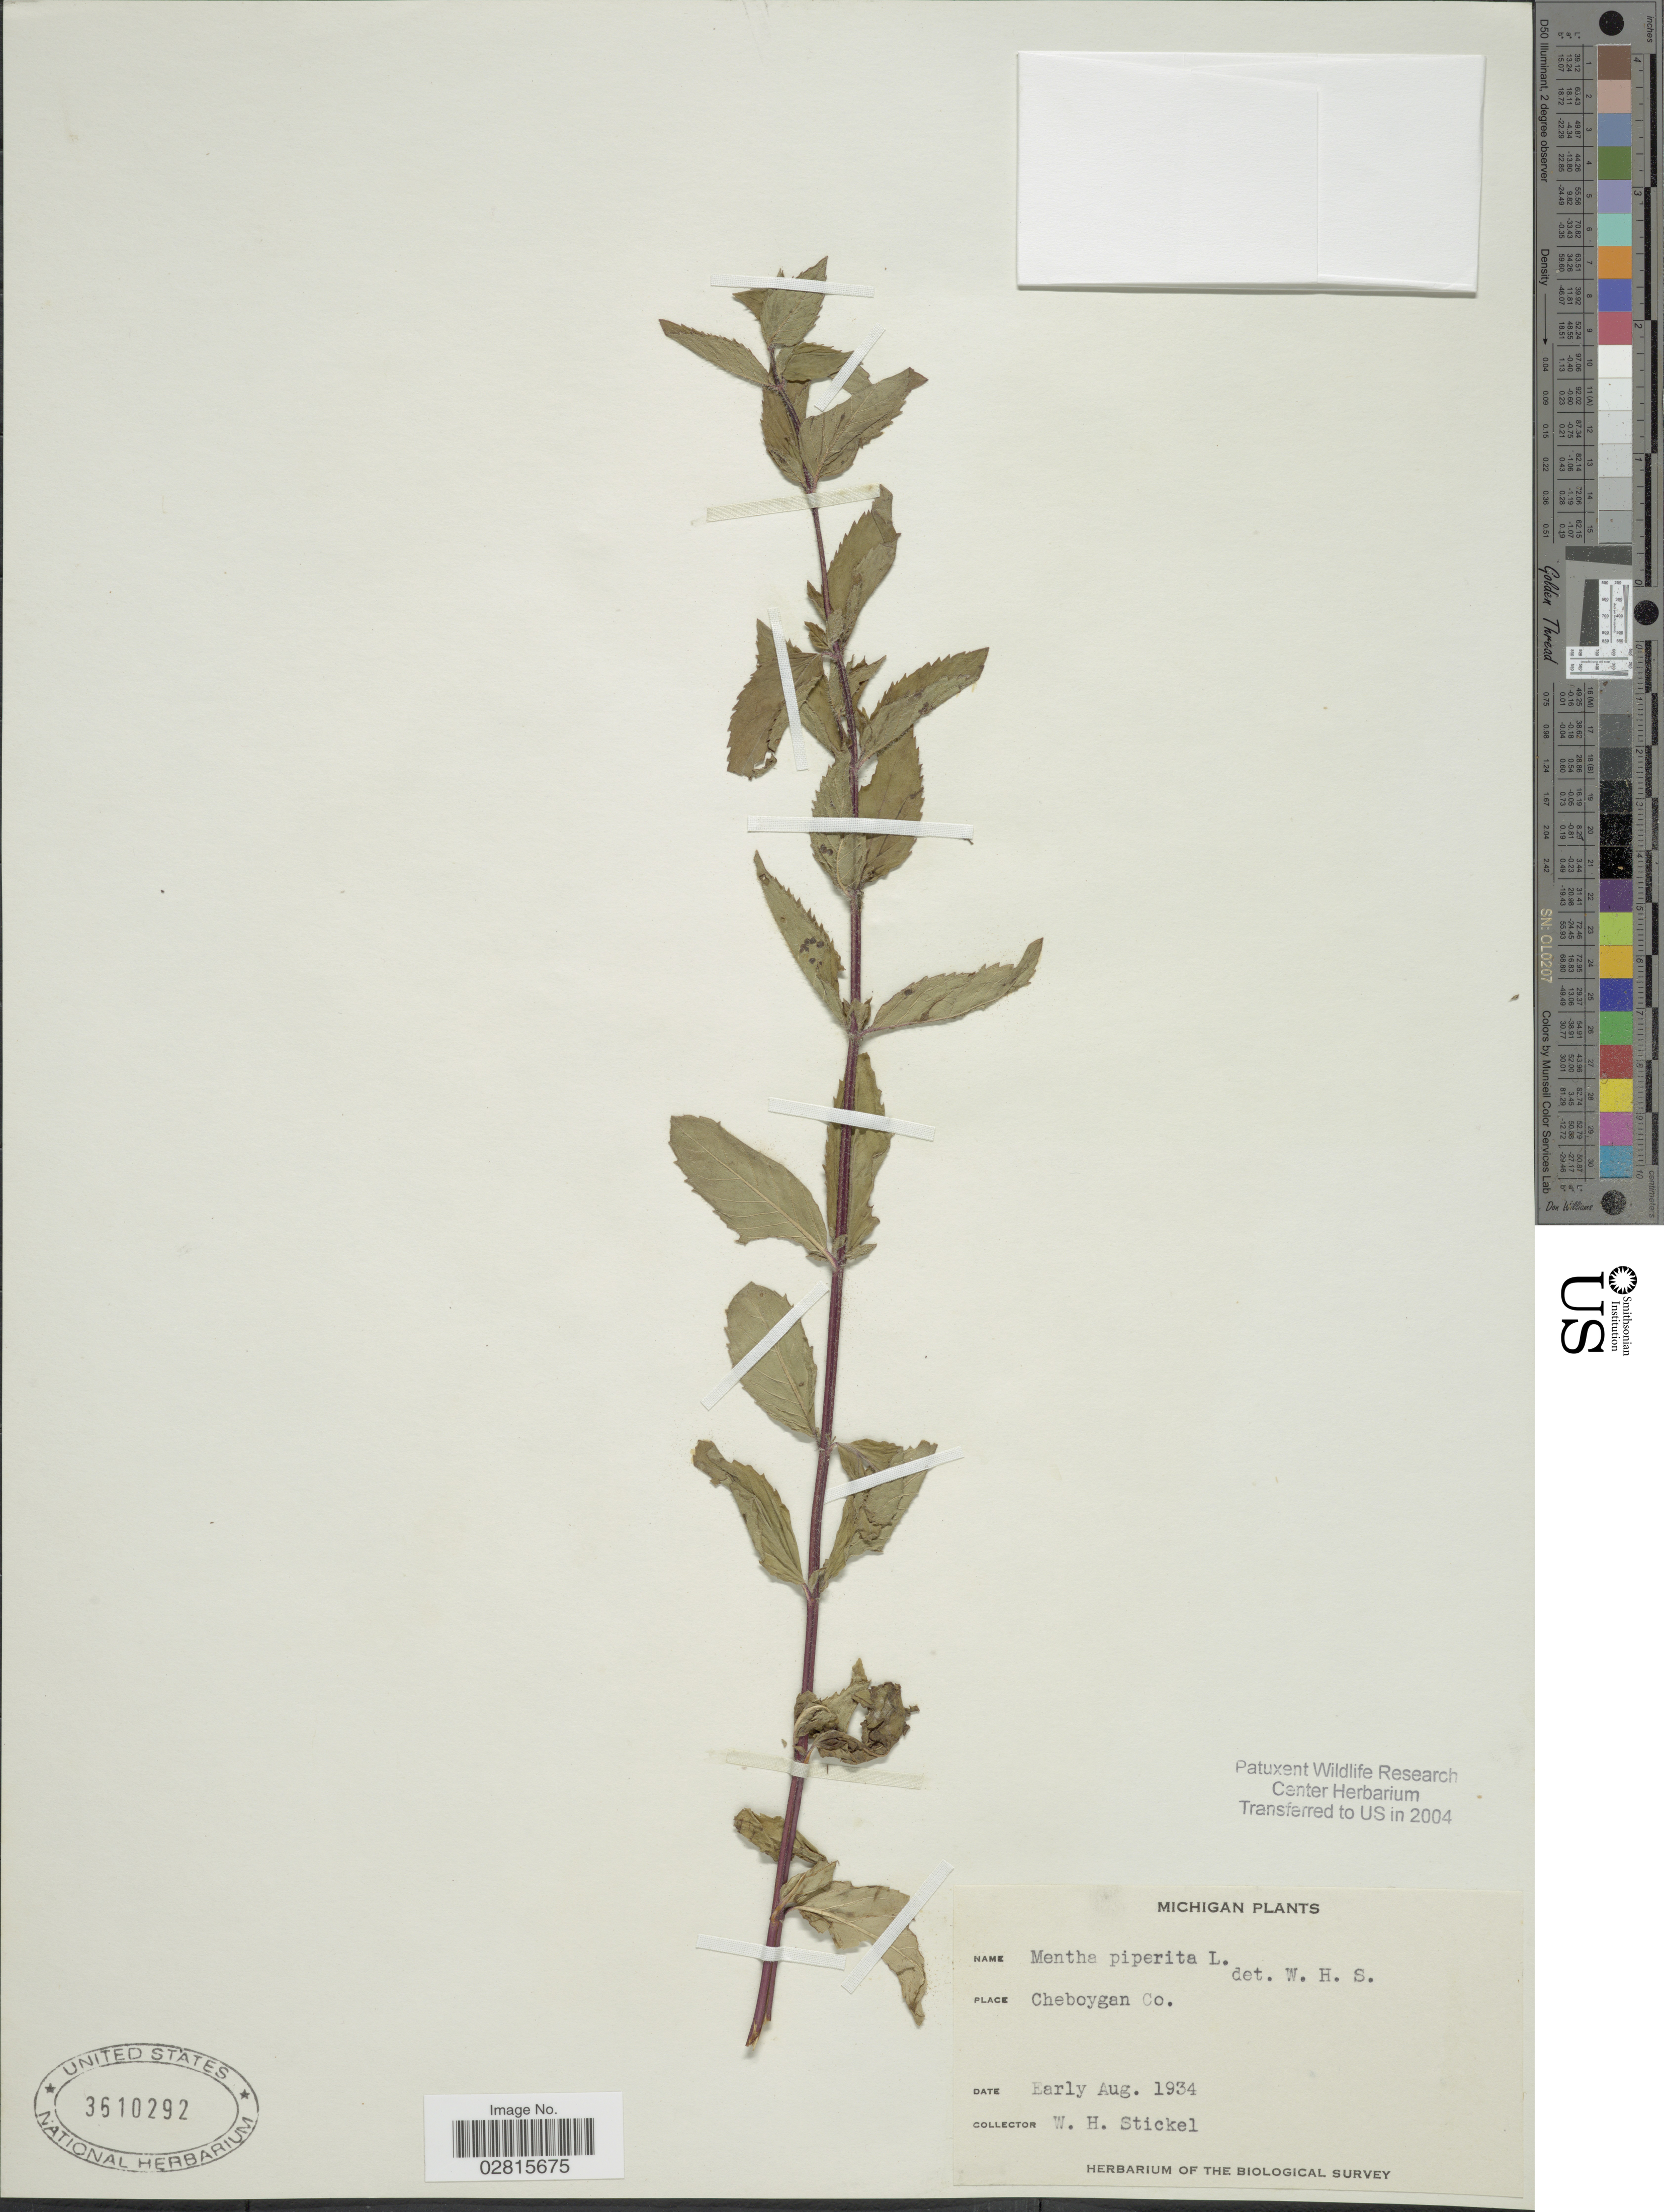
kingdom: Plantae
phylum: Tracheophyta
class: Magnoliopsida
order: Lamiales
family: Lamiaceae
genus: Mentha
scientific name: Mentha x piperita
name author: L.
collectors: W. Stickel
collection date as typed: Early Aug. 1934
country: United States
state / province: Michigan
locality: Cheboygan Co.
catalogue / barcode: US 3610292